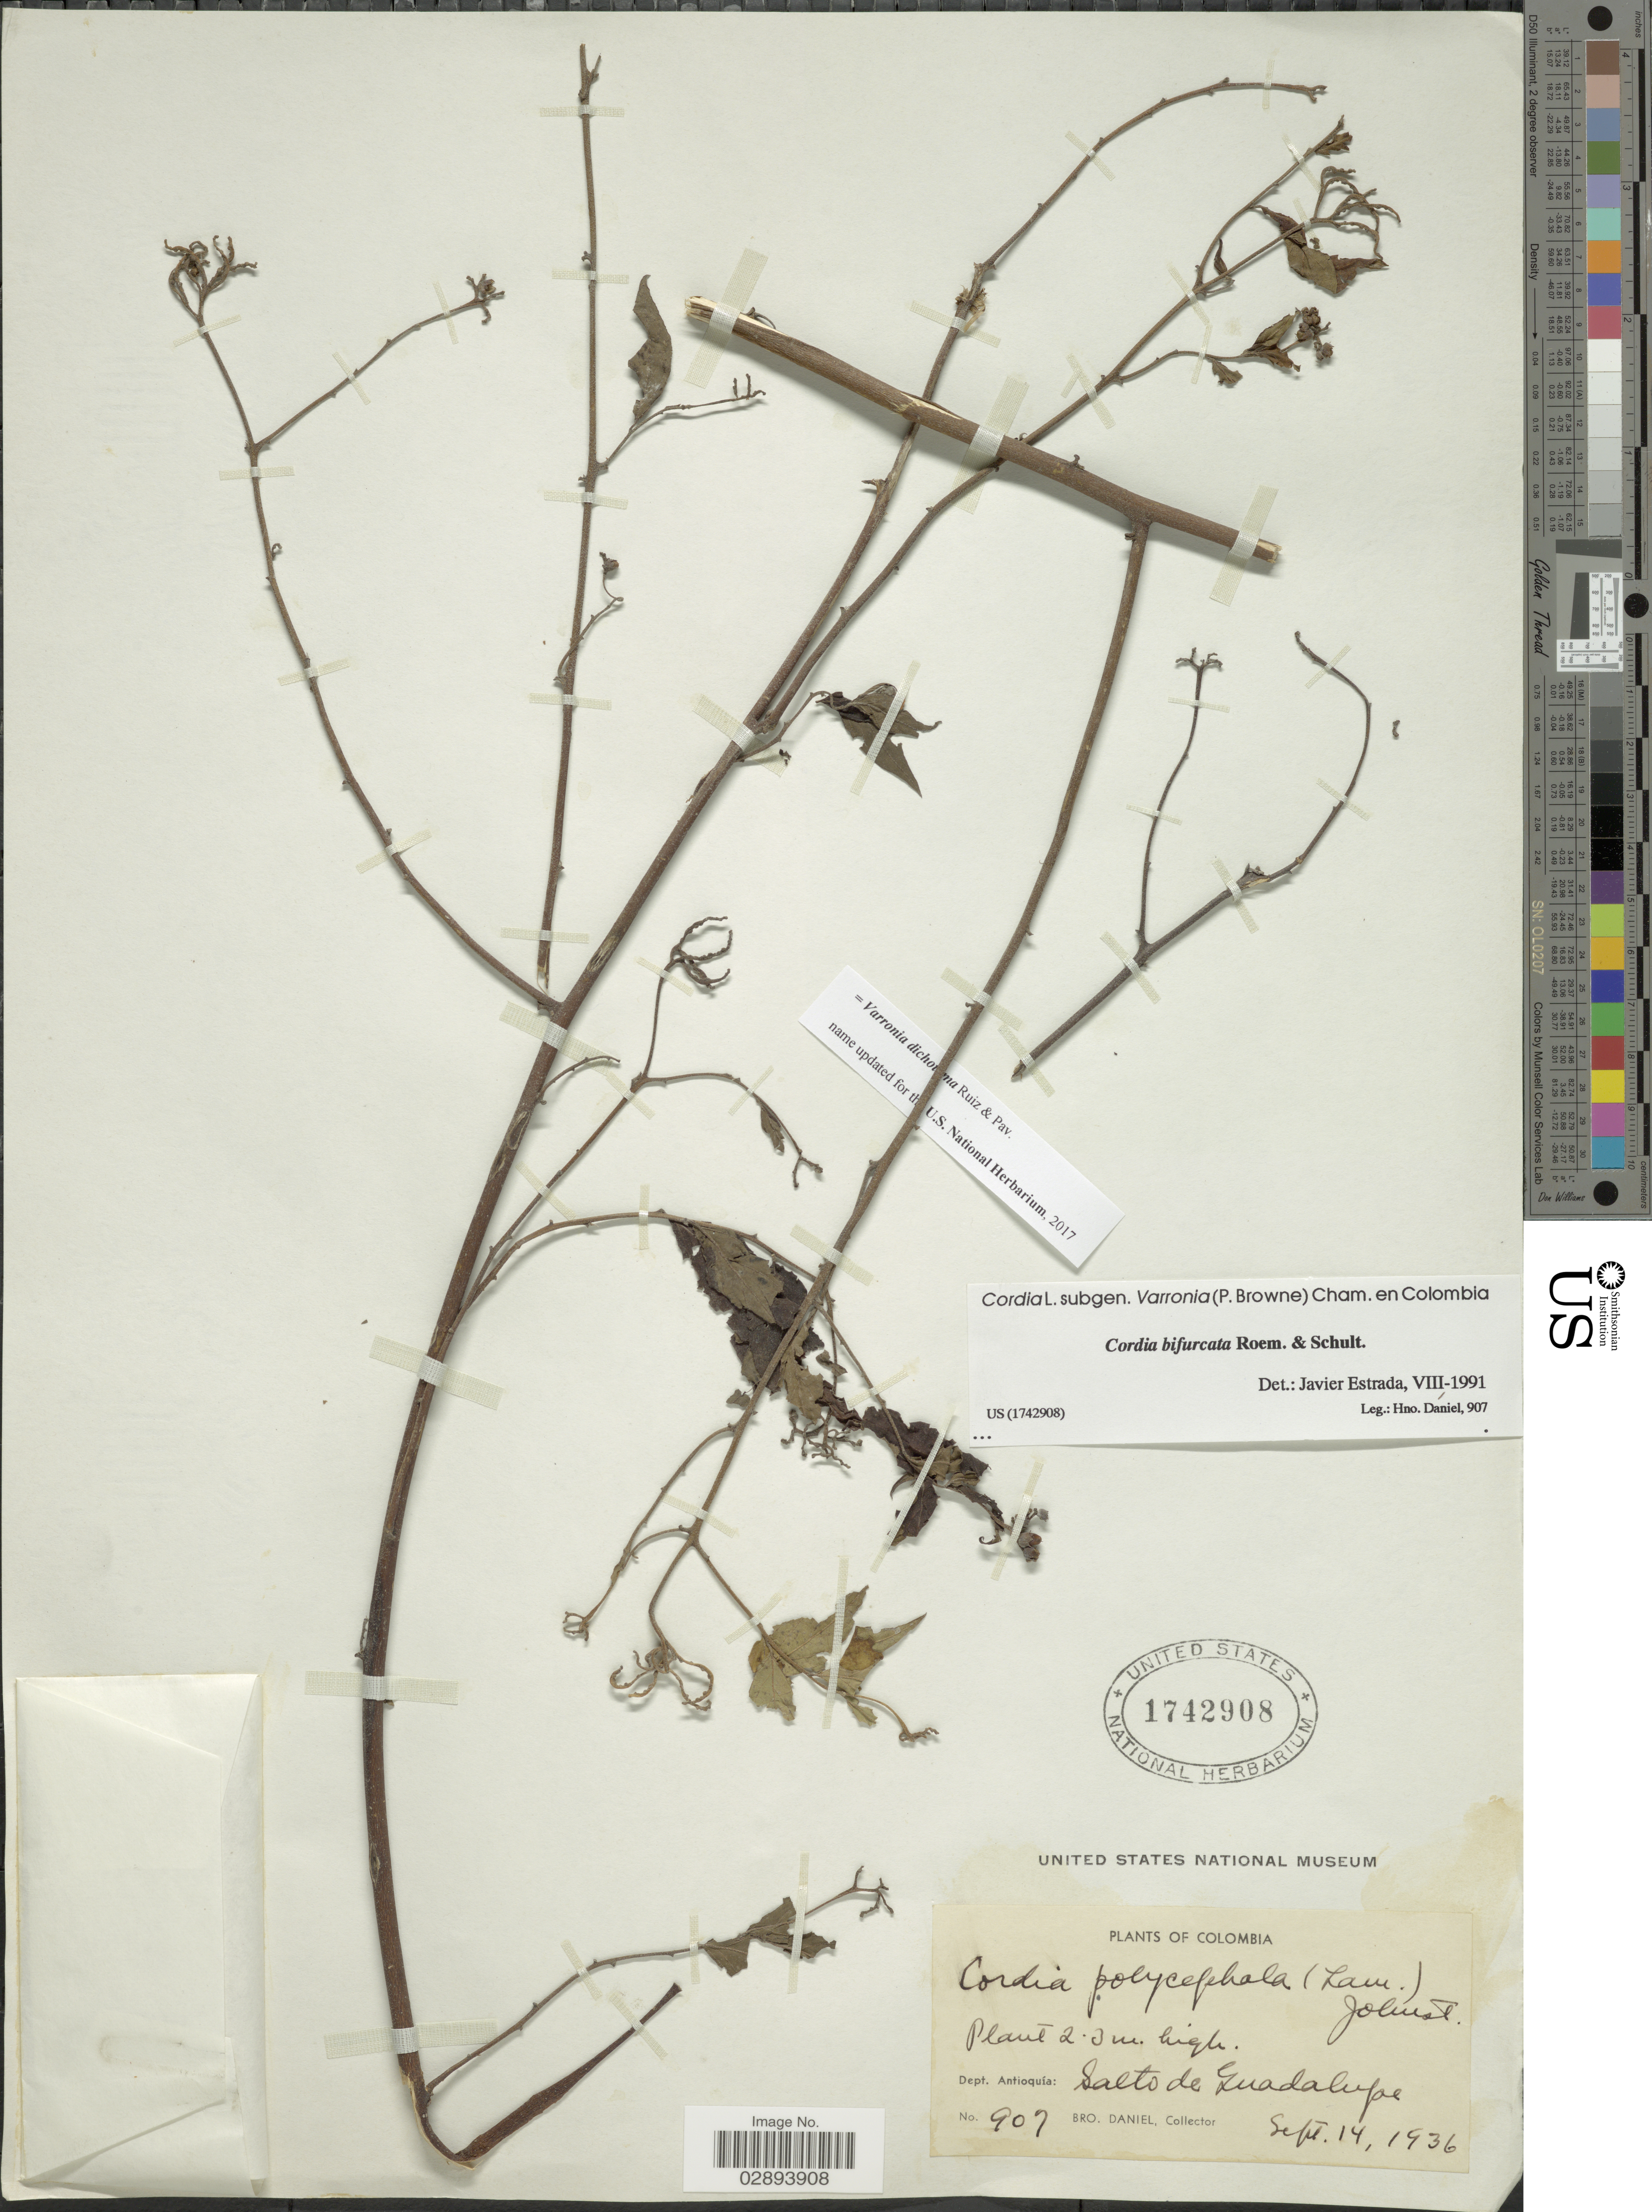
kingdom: Plantae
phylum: Tracheophyta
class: Magnoliopsida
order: Boraginales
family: Cordiaceae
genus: Varronia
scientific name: Varronia dichotoma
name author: Ruiz & Pav.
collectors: Bro. Daniel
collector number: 907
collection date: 1936-09-14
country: Colombia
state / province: Antioquia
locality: Dept. Antioquia, Salto de Guadalupe.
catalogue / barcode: US 1742908